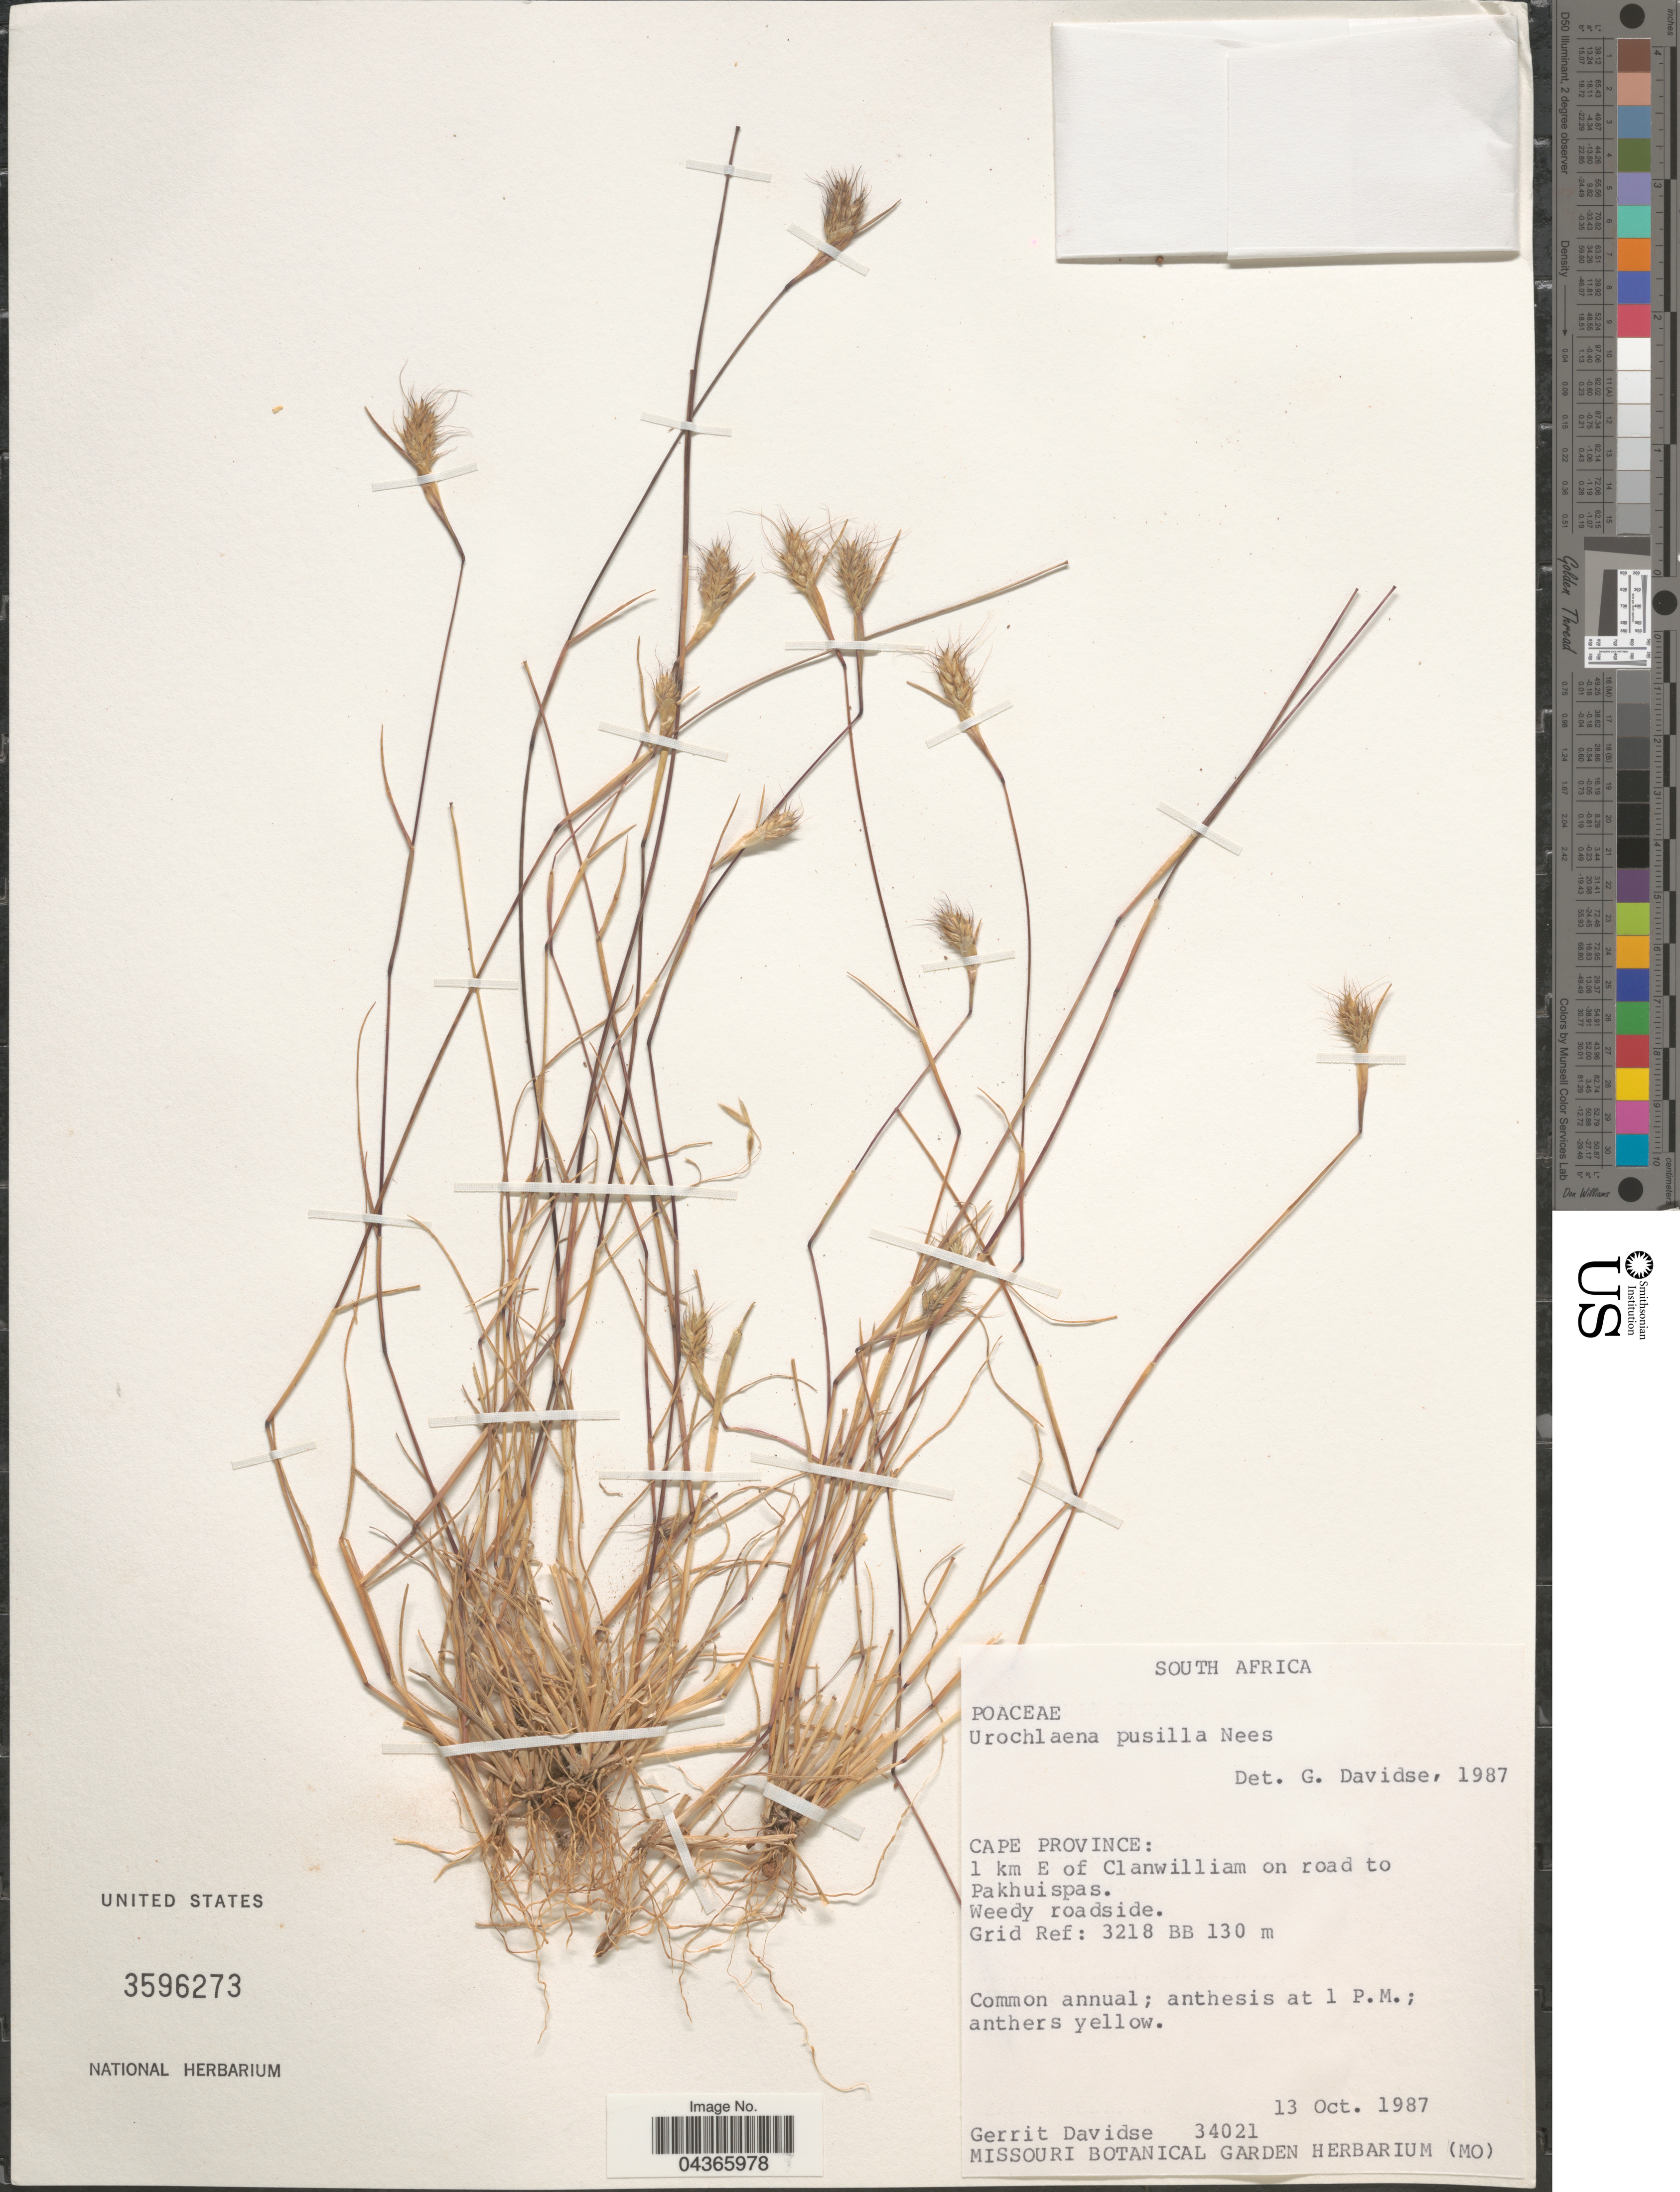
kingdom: Plantae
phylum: Tracheophyta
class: Liliopsida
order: Poales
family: Poaceae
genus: Tribolium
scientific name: Tribolium pusillum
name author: (Nees) H.P. Linder & Davidse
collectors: G. Davidse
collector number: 34021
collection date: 1987-10-13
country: South Africa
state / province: Western Cape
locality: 1 km E of Clanwilliam on road to Pakhuispas. Grid Ref: 3218 BB.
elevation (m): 130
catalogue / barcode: US 3596273